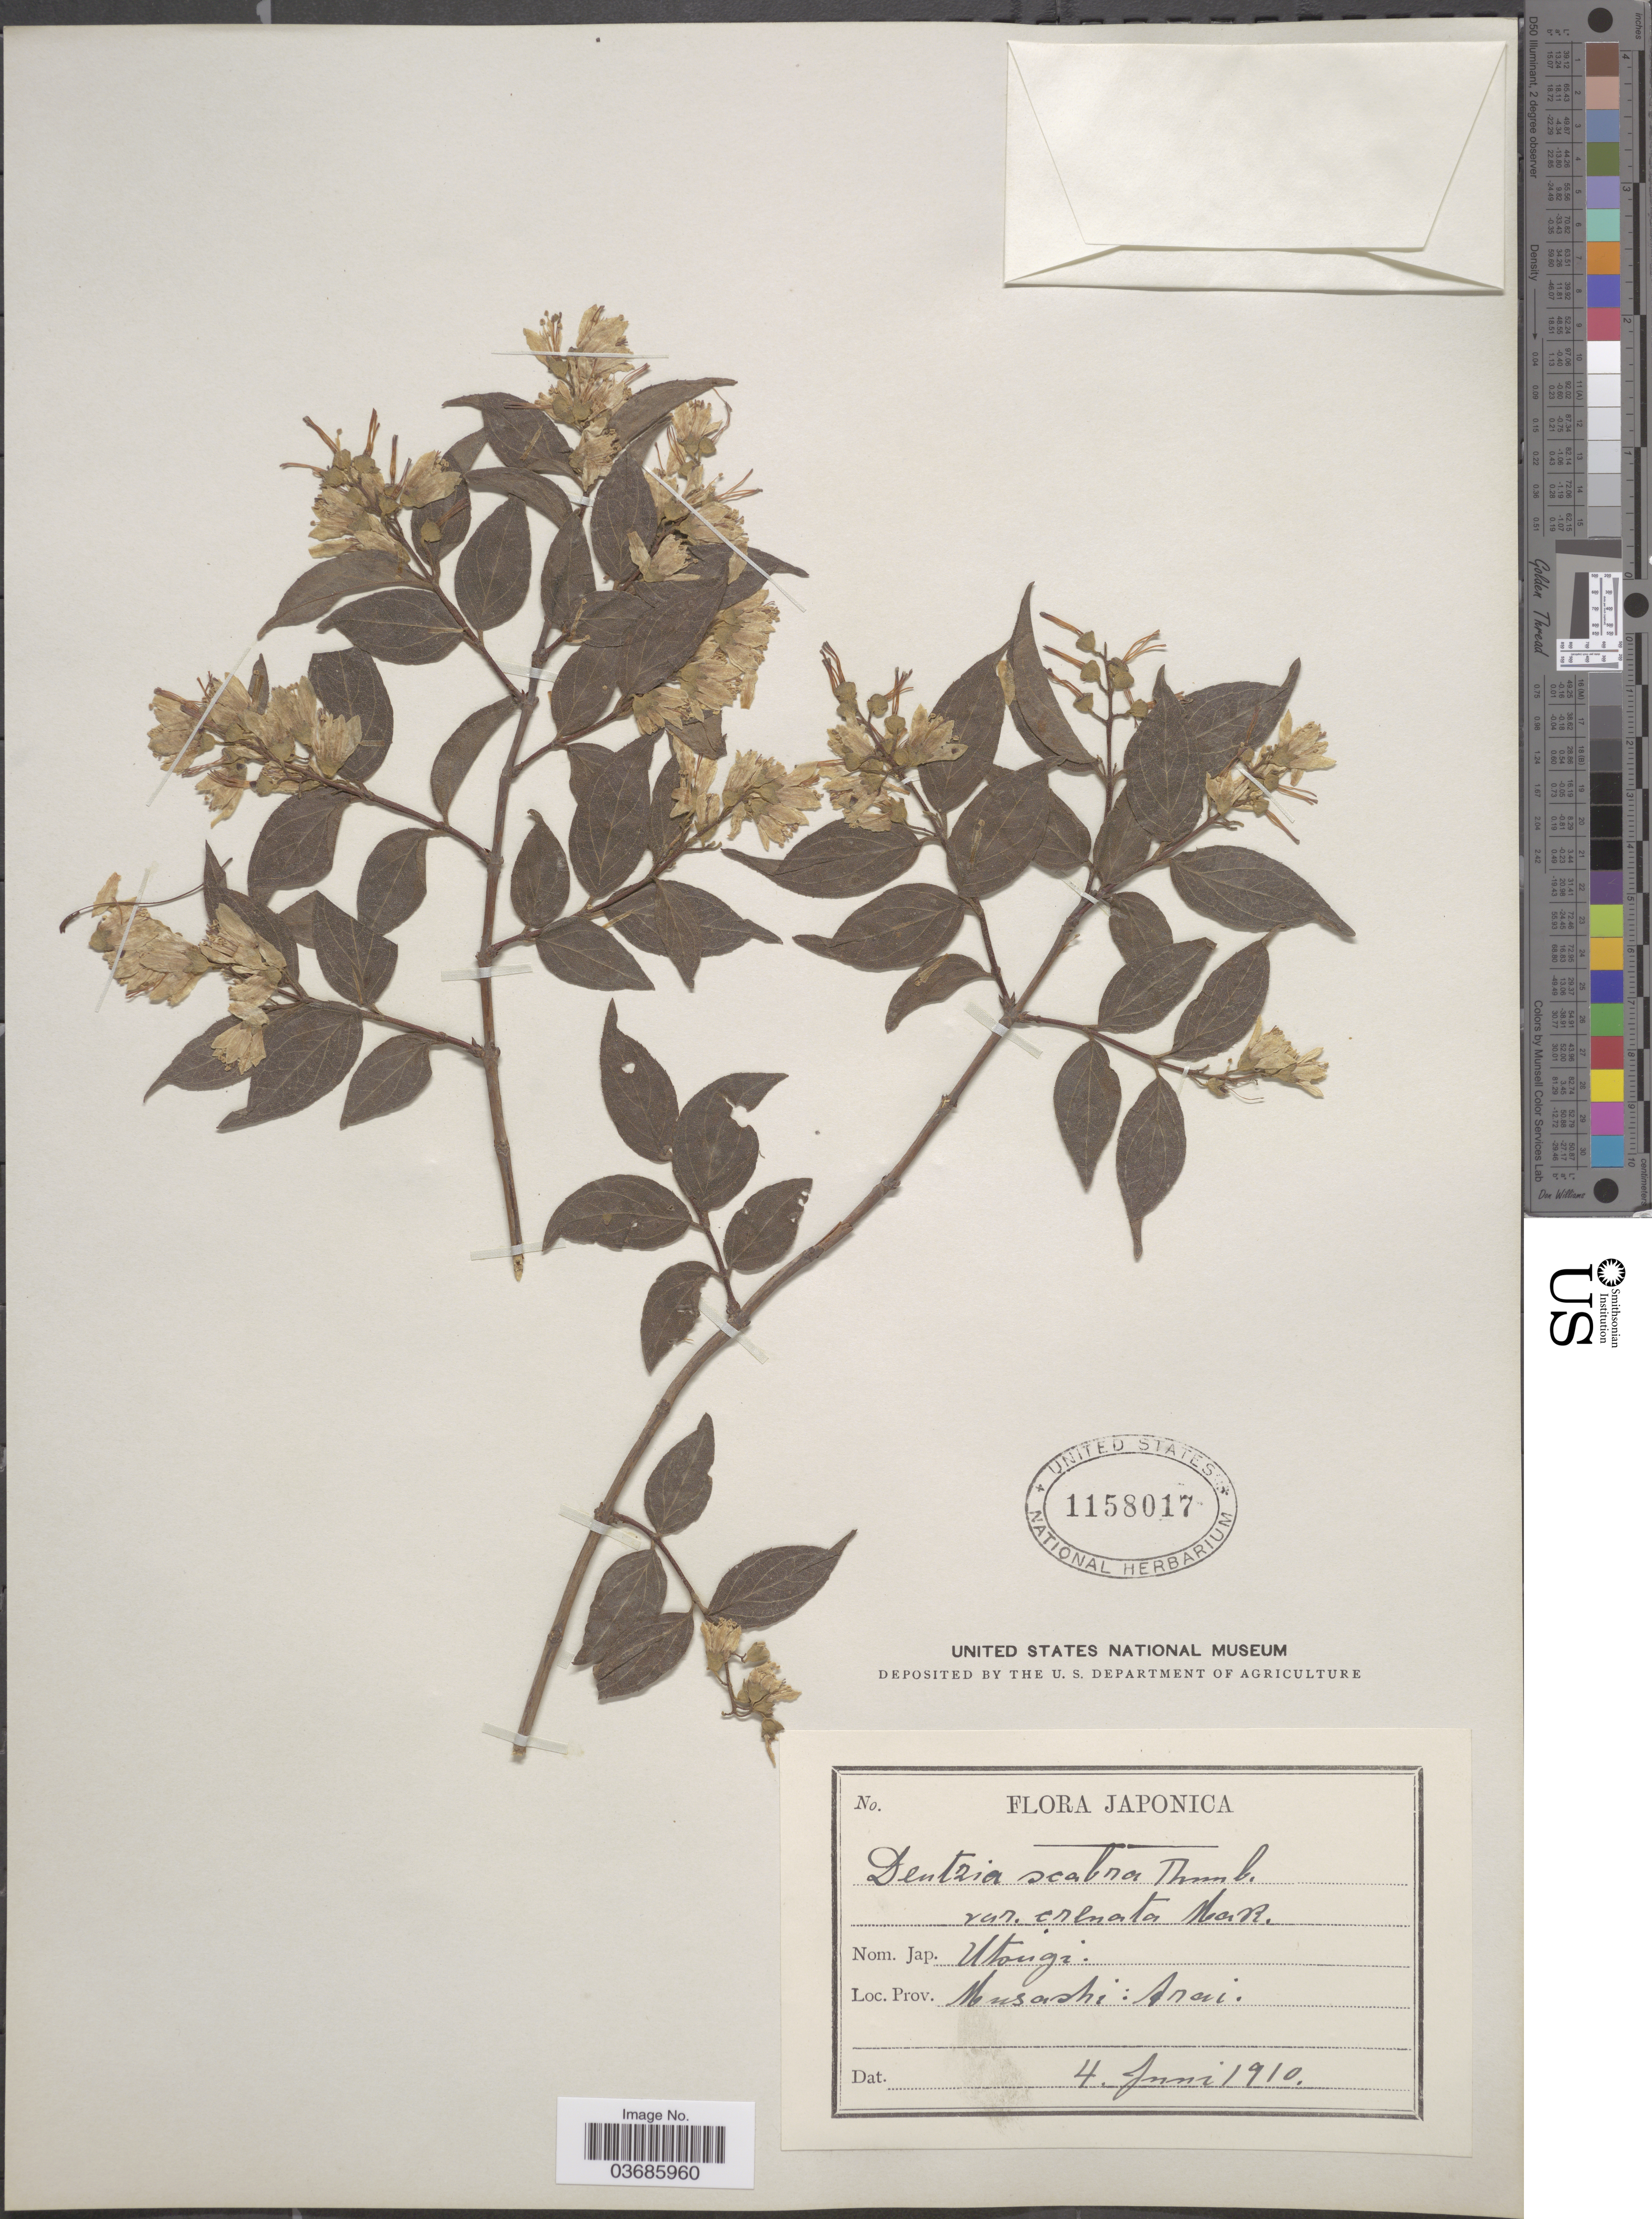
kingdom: Plantae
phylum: Tracheophyta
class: Magnoliopsida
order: Cornales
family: Hydrangeaceae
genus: Deutzia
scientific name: Deutzia scabra var. crenata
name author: Maxim.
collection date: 1910-06-04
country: Japan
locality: Prov. Musashi: Arai.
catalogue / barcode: US 1158017